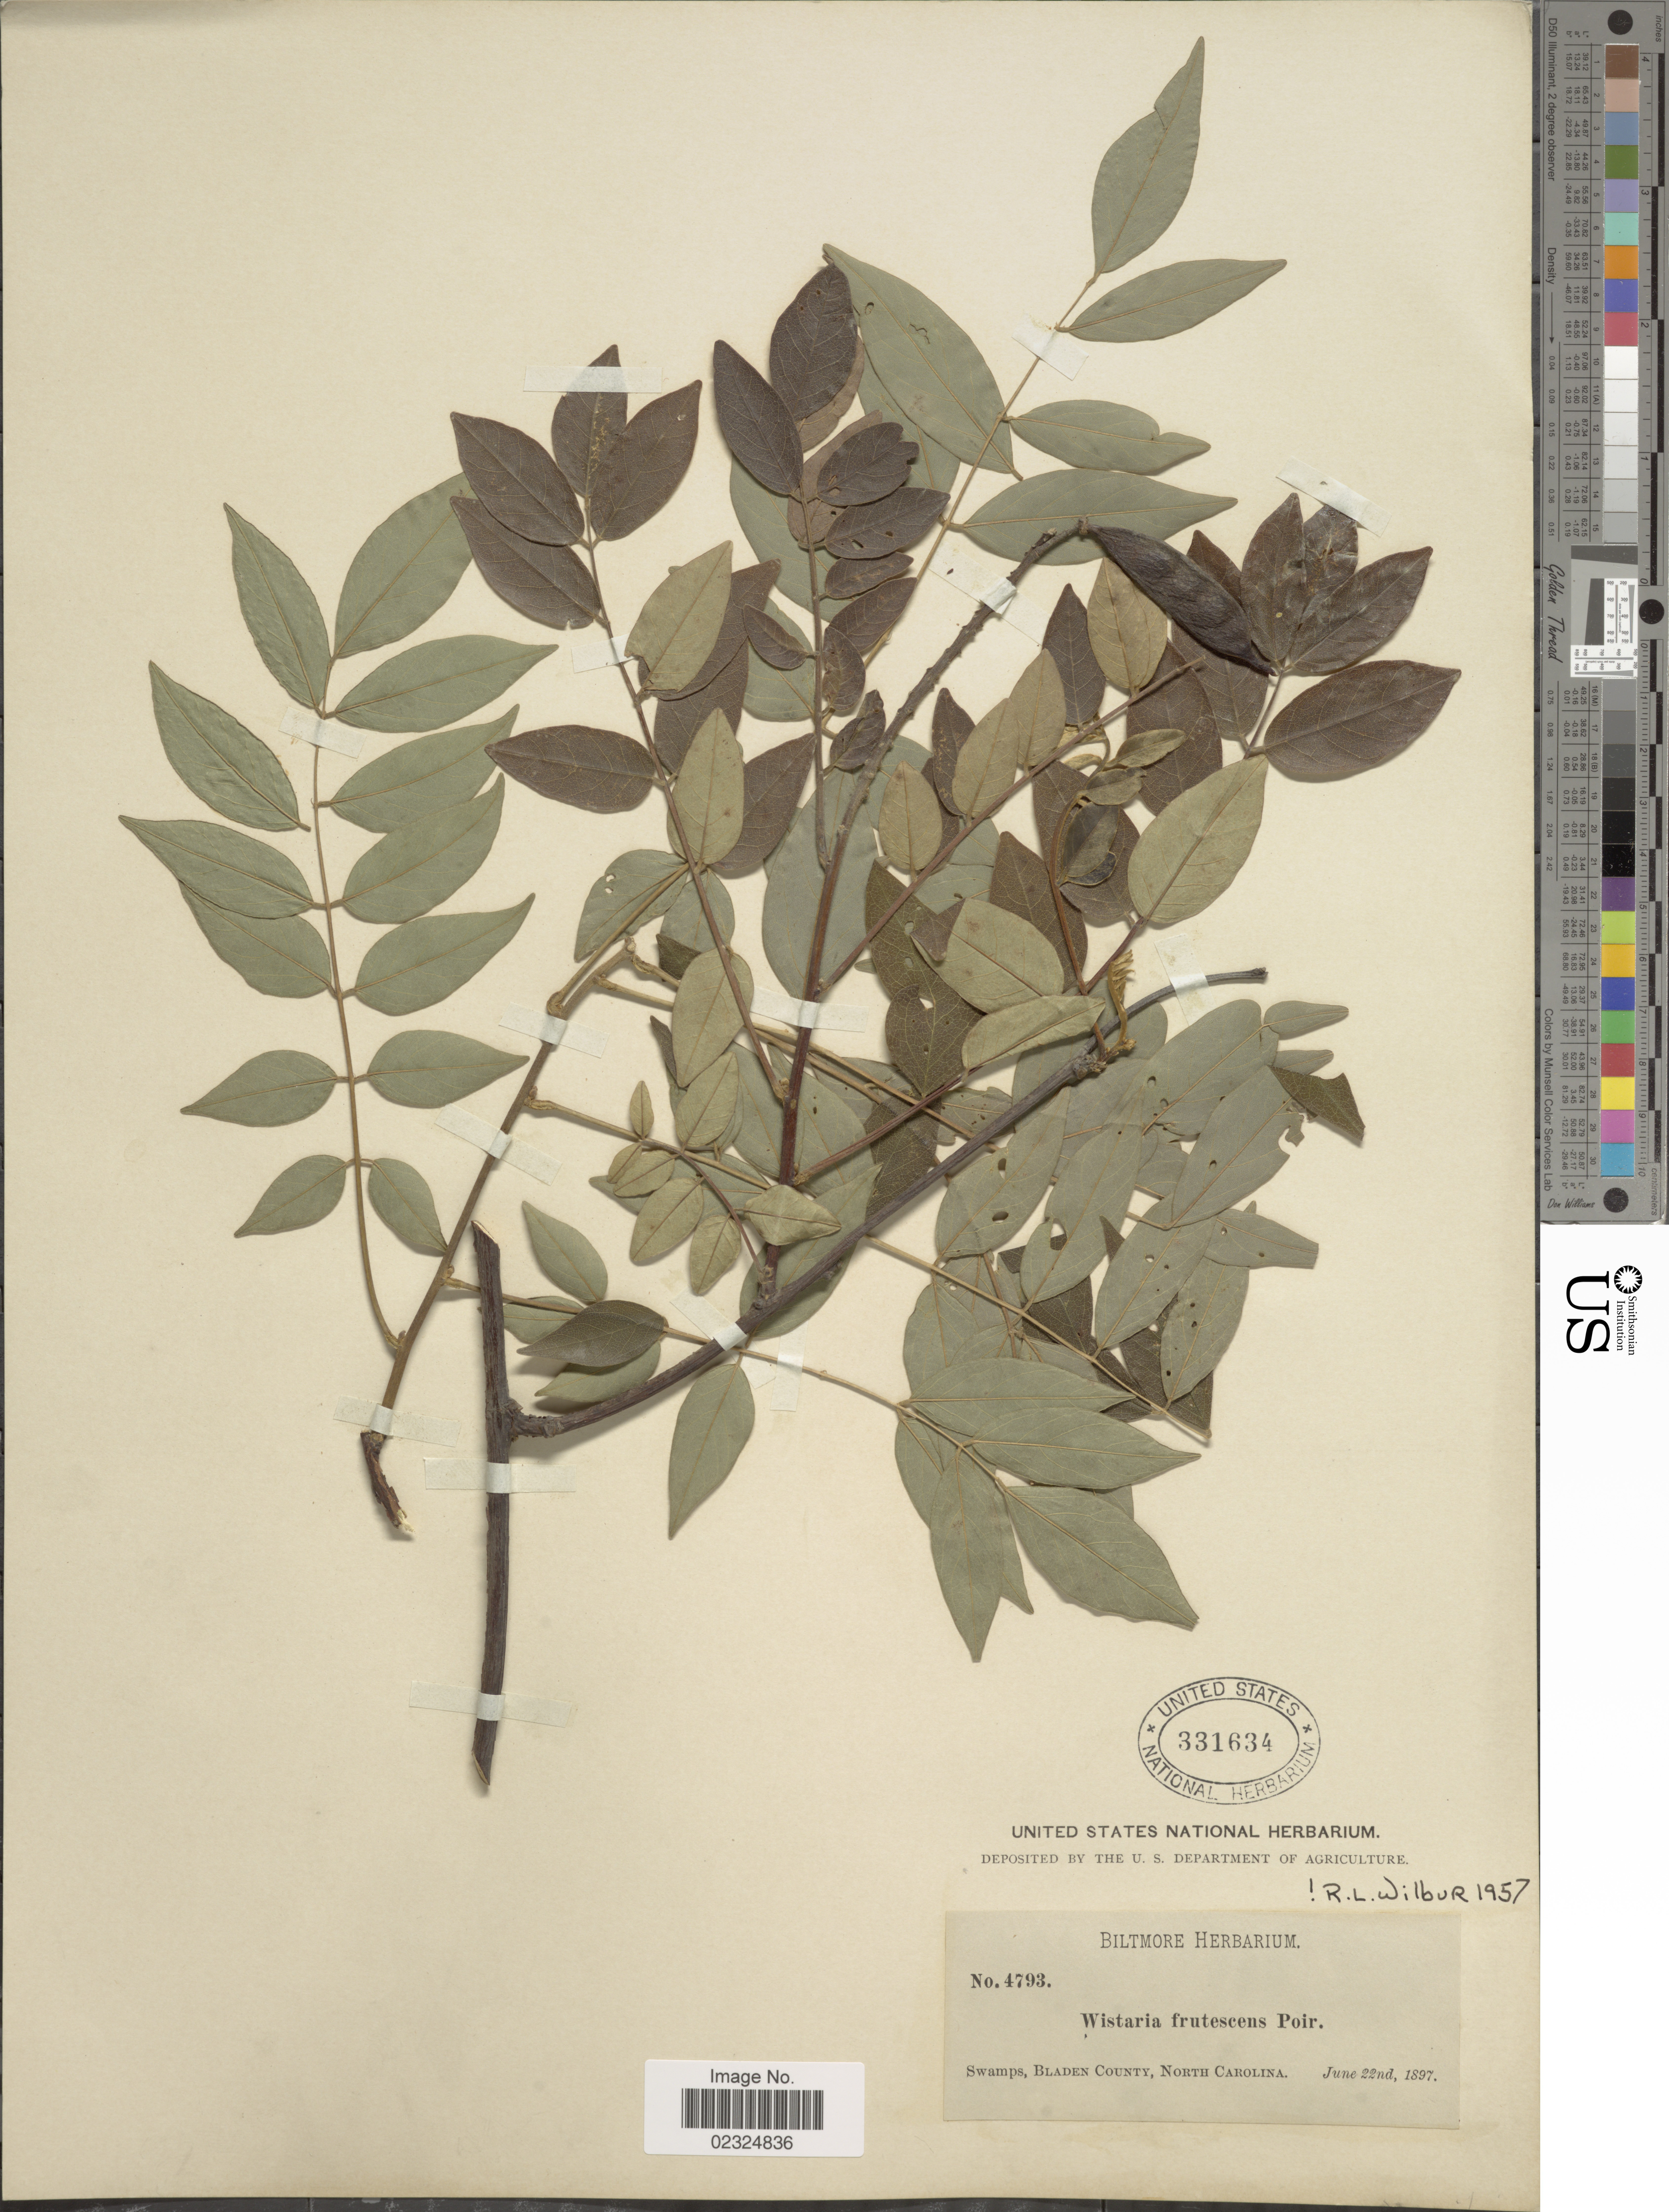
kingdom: Plantae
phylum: Tracheophyta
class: Magnoliopsida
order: Fabales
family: Fabaceae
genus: Wisteria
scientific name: Wisteria frutescens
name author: (L.) Poir.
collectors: ex herb. Biltmore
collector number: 4793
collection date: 1897-06-22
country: United States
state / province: North Carolina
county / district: Bladen Co.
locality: Swamps.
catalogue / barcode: US 331634